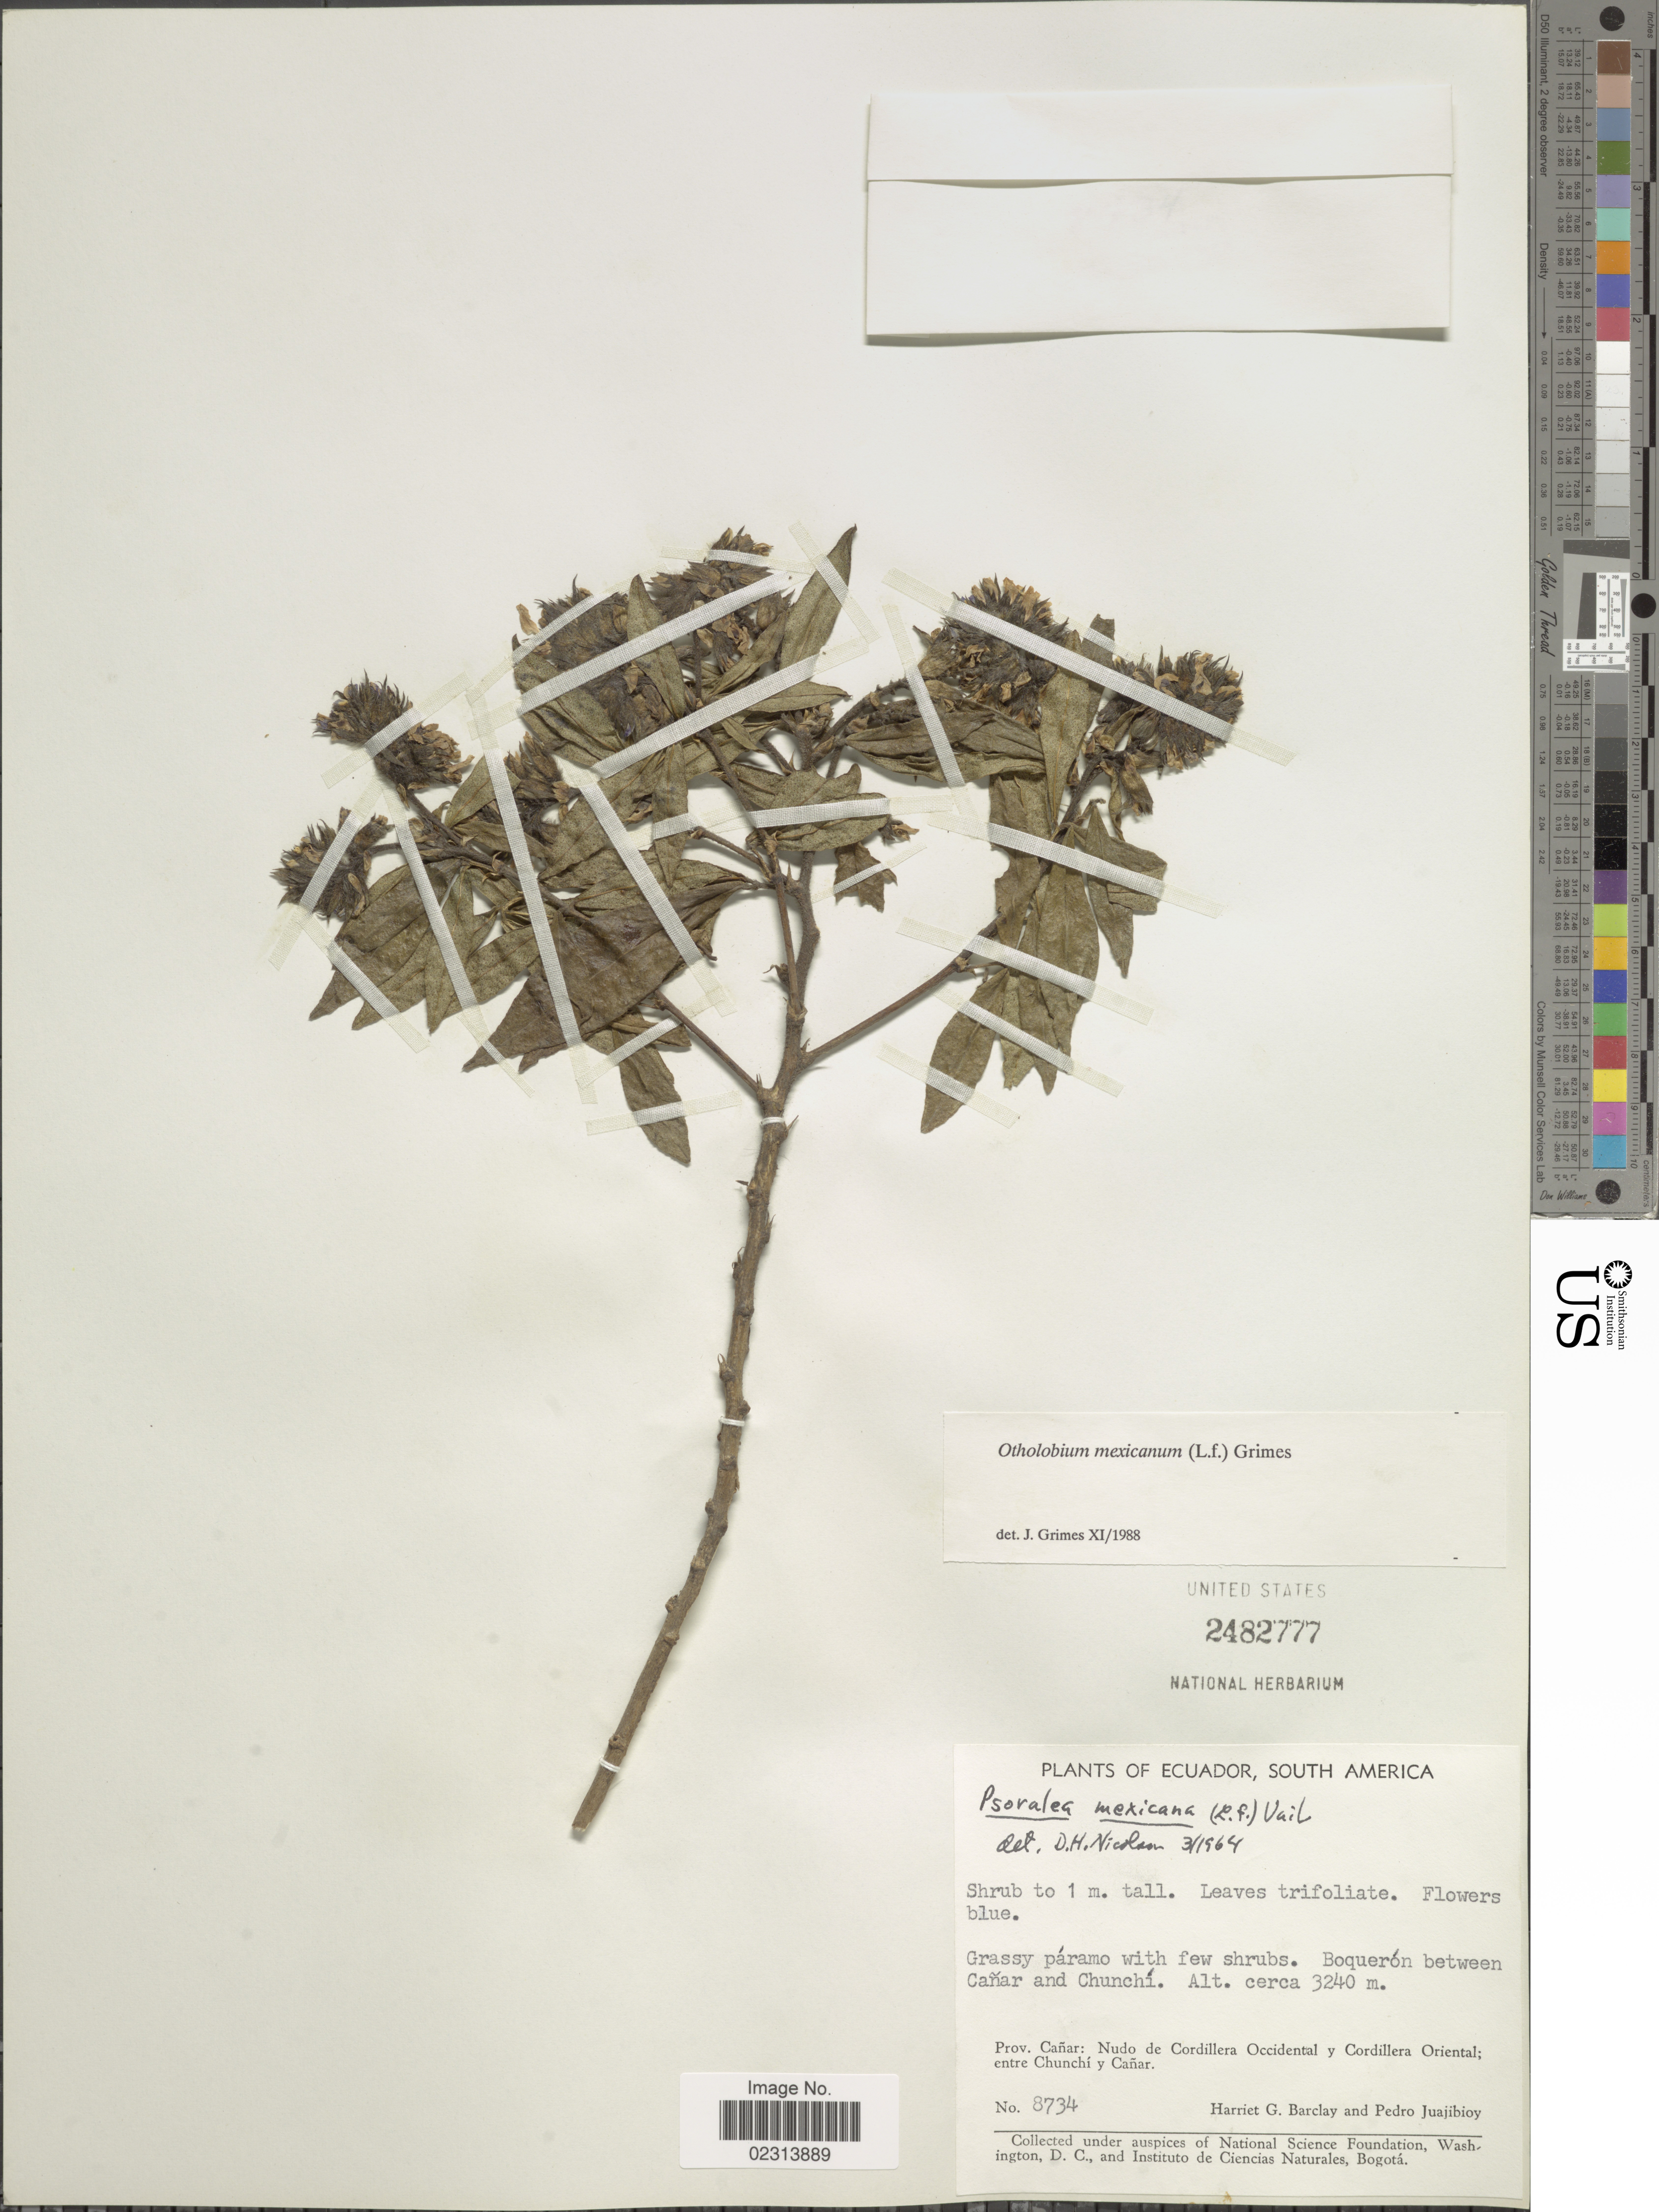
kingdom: Plantae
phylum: Tracheophyta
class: Magnoliopsida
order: Fabales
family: Fabaceae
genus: Otholobium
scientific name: Otholobium mexicanum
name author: (L. f.) J.W. Grimes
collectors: H. G. Barclay & P. Juajibioy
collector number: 8734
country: Ecuador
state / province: Cañar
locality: Boqueron between Canar and Chunchi, Prov. Canar: Nudo de Cordilleta Occidental y Cordilleta Oriental entre Chunchi y Canar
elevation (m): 3240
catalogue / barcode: US 2482777